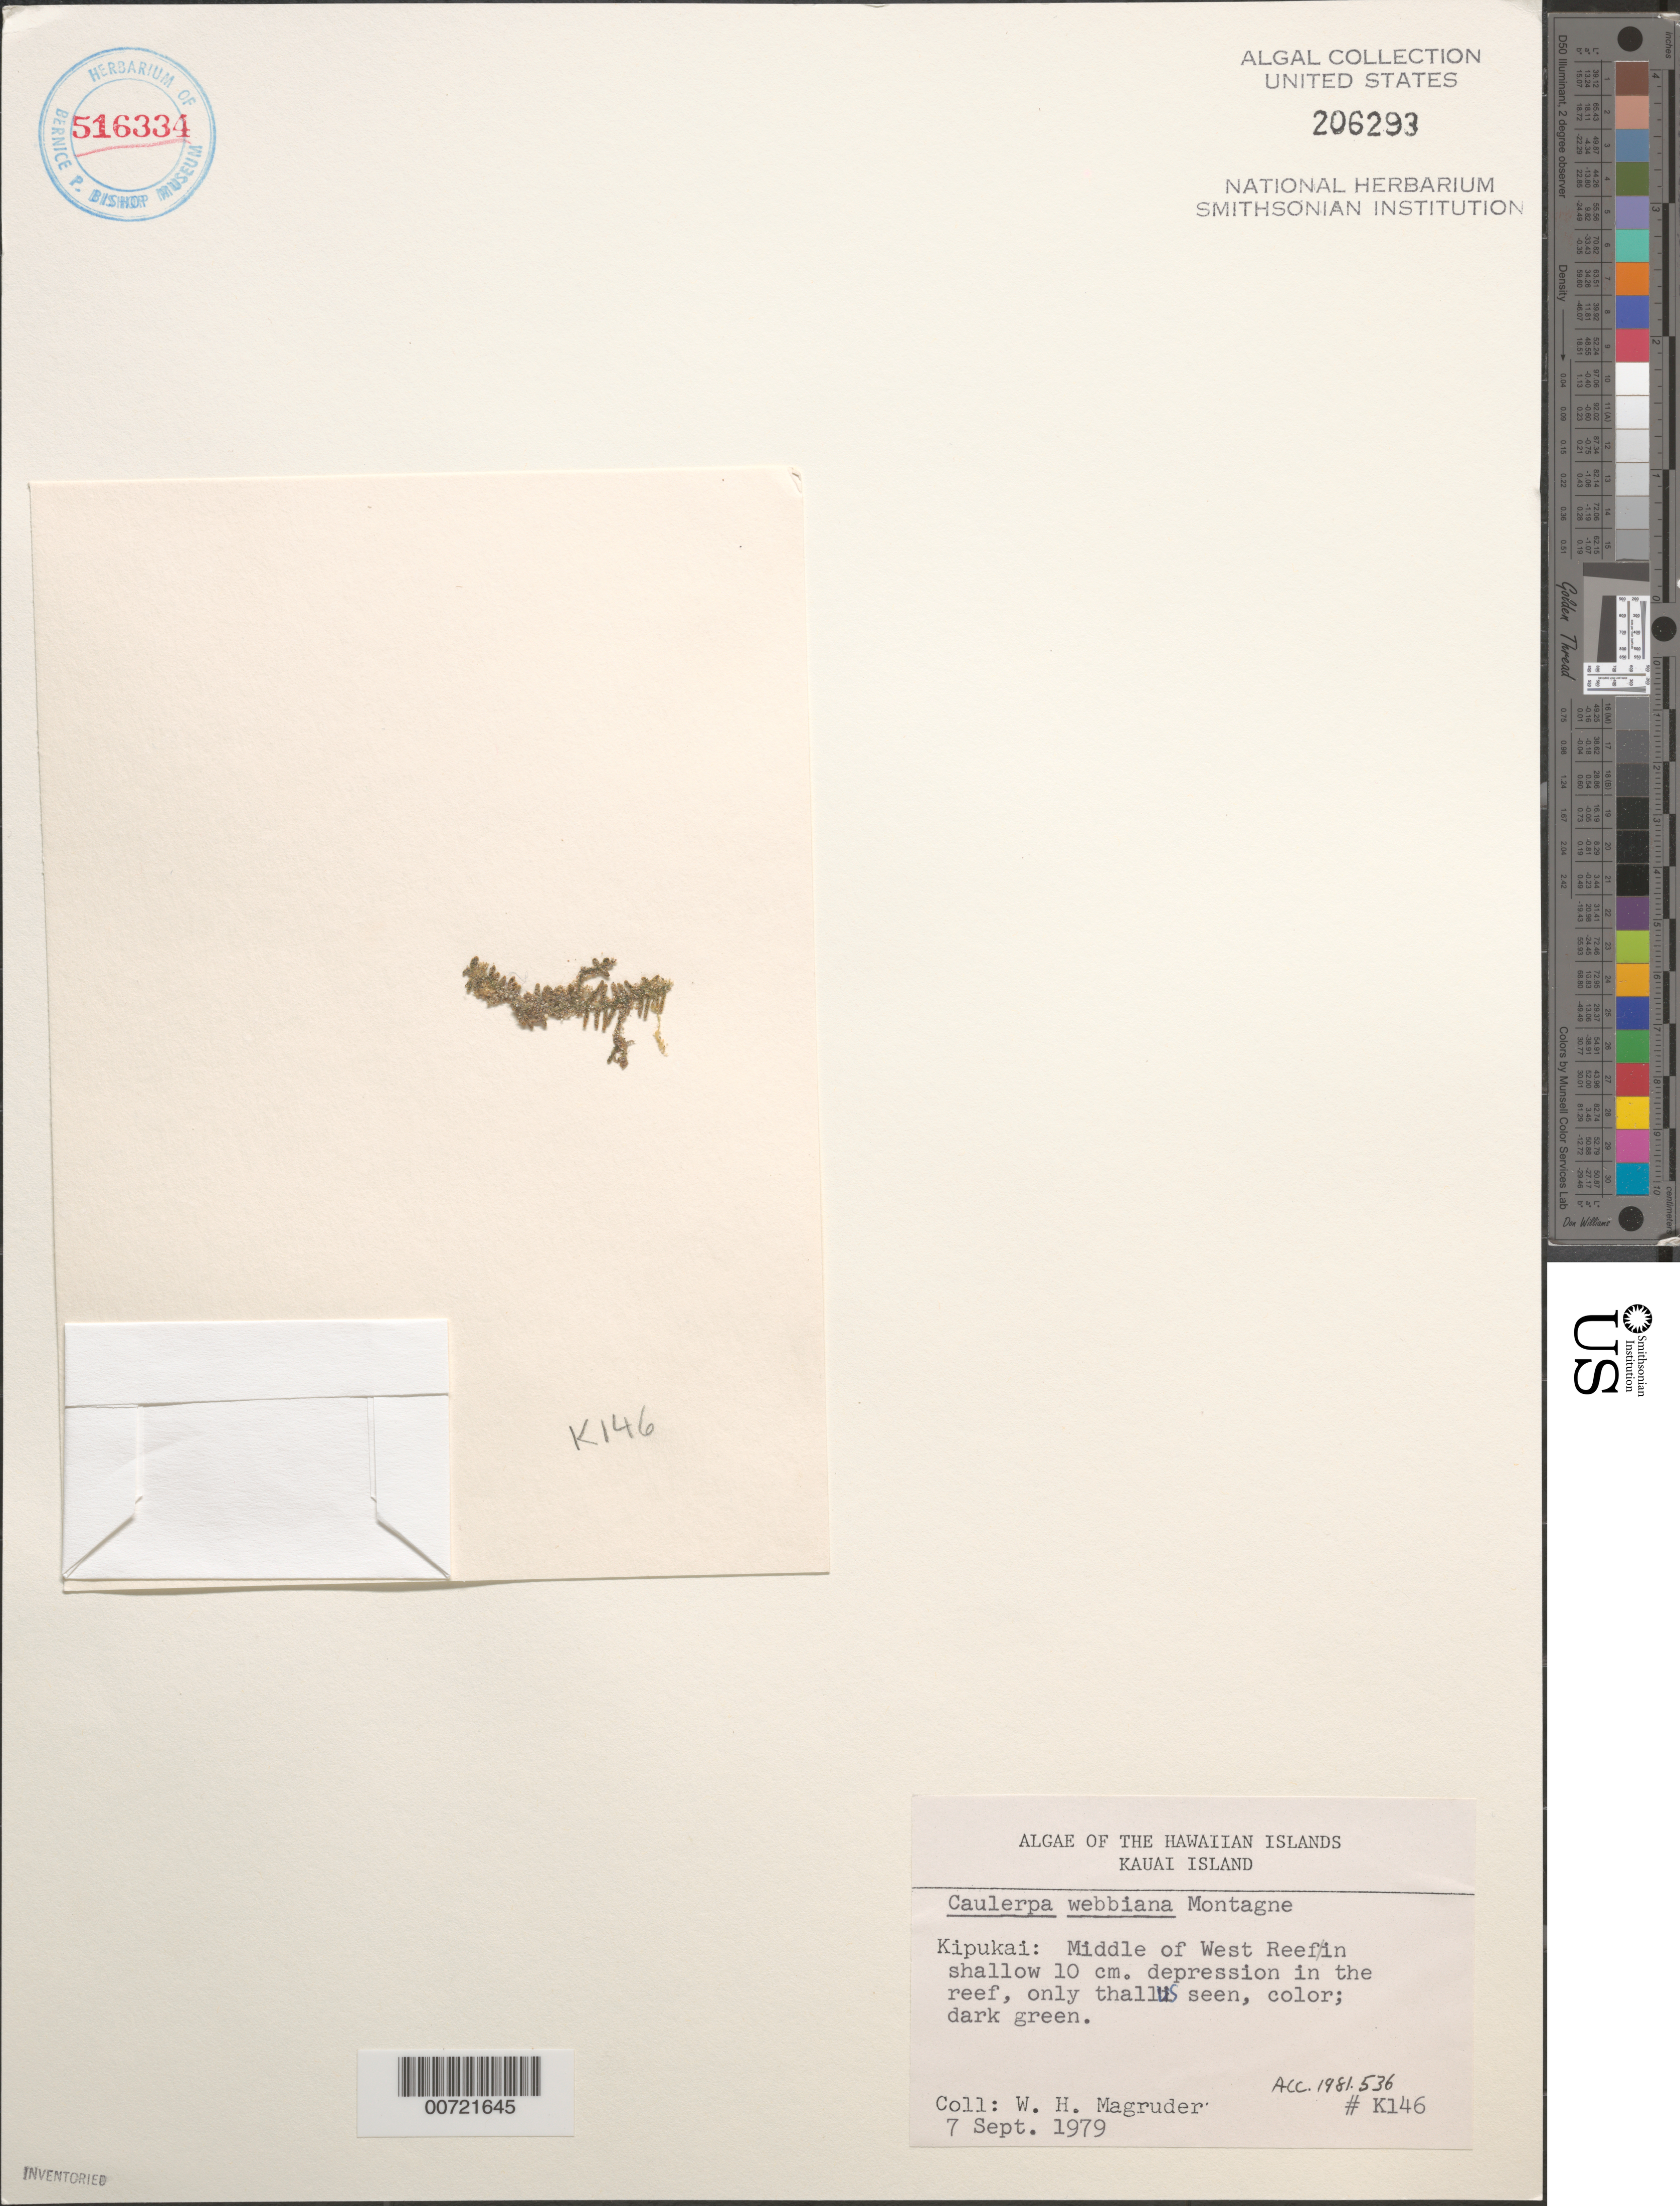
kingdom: Plantae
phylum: Chlorophyta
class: Ulvophyceae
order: Bryopsidales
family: Caulerpaceae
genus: Caulerpa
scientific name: Caulerpa webbiana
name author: Mont.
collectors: W. Magruder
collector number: K146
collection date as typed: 07 Sep 1979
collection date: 1979-09-07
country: United States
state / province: Hawaii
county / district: Kaui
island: Kaua'i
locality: Kipukai, middle of West Reef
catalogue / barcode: US 206293